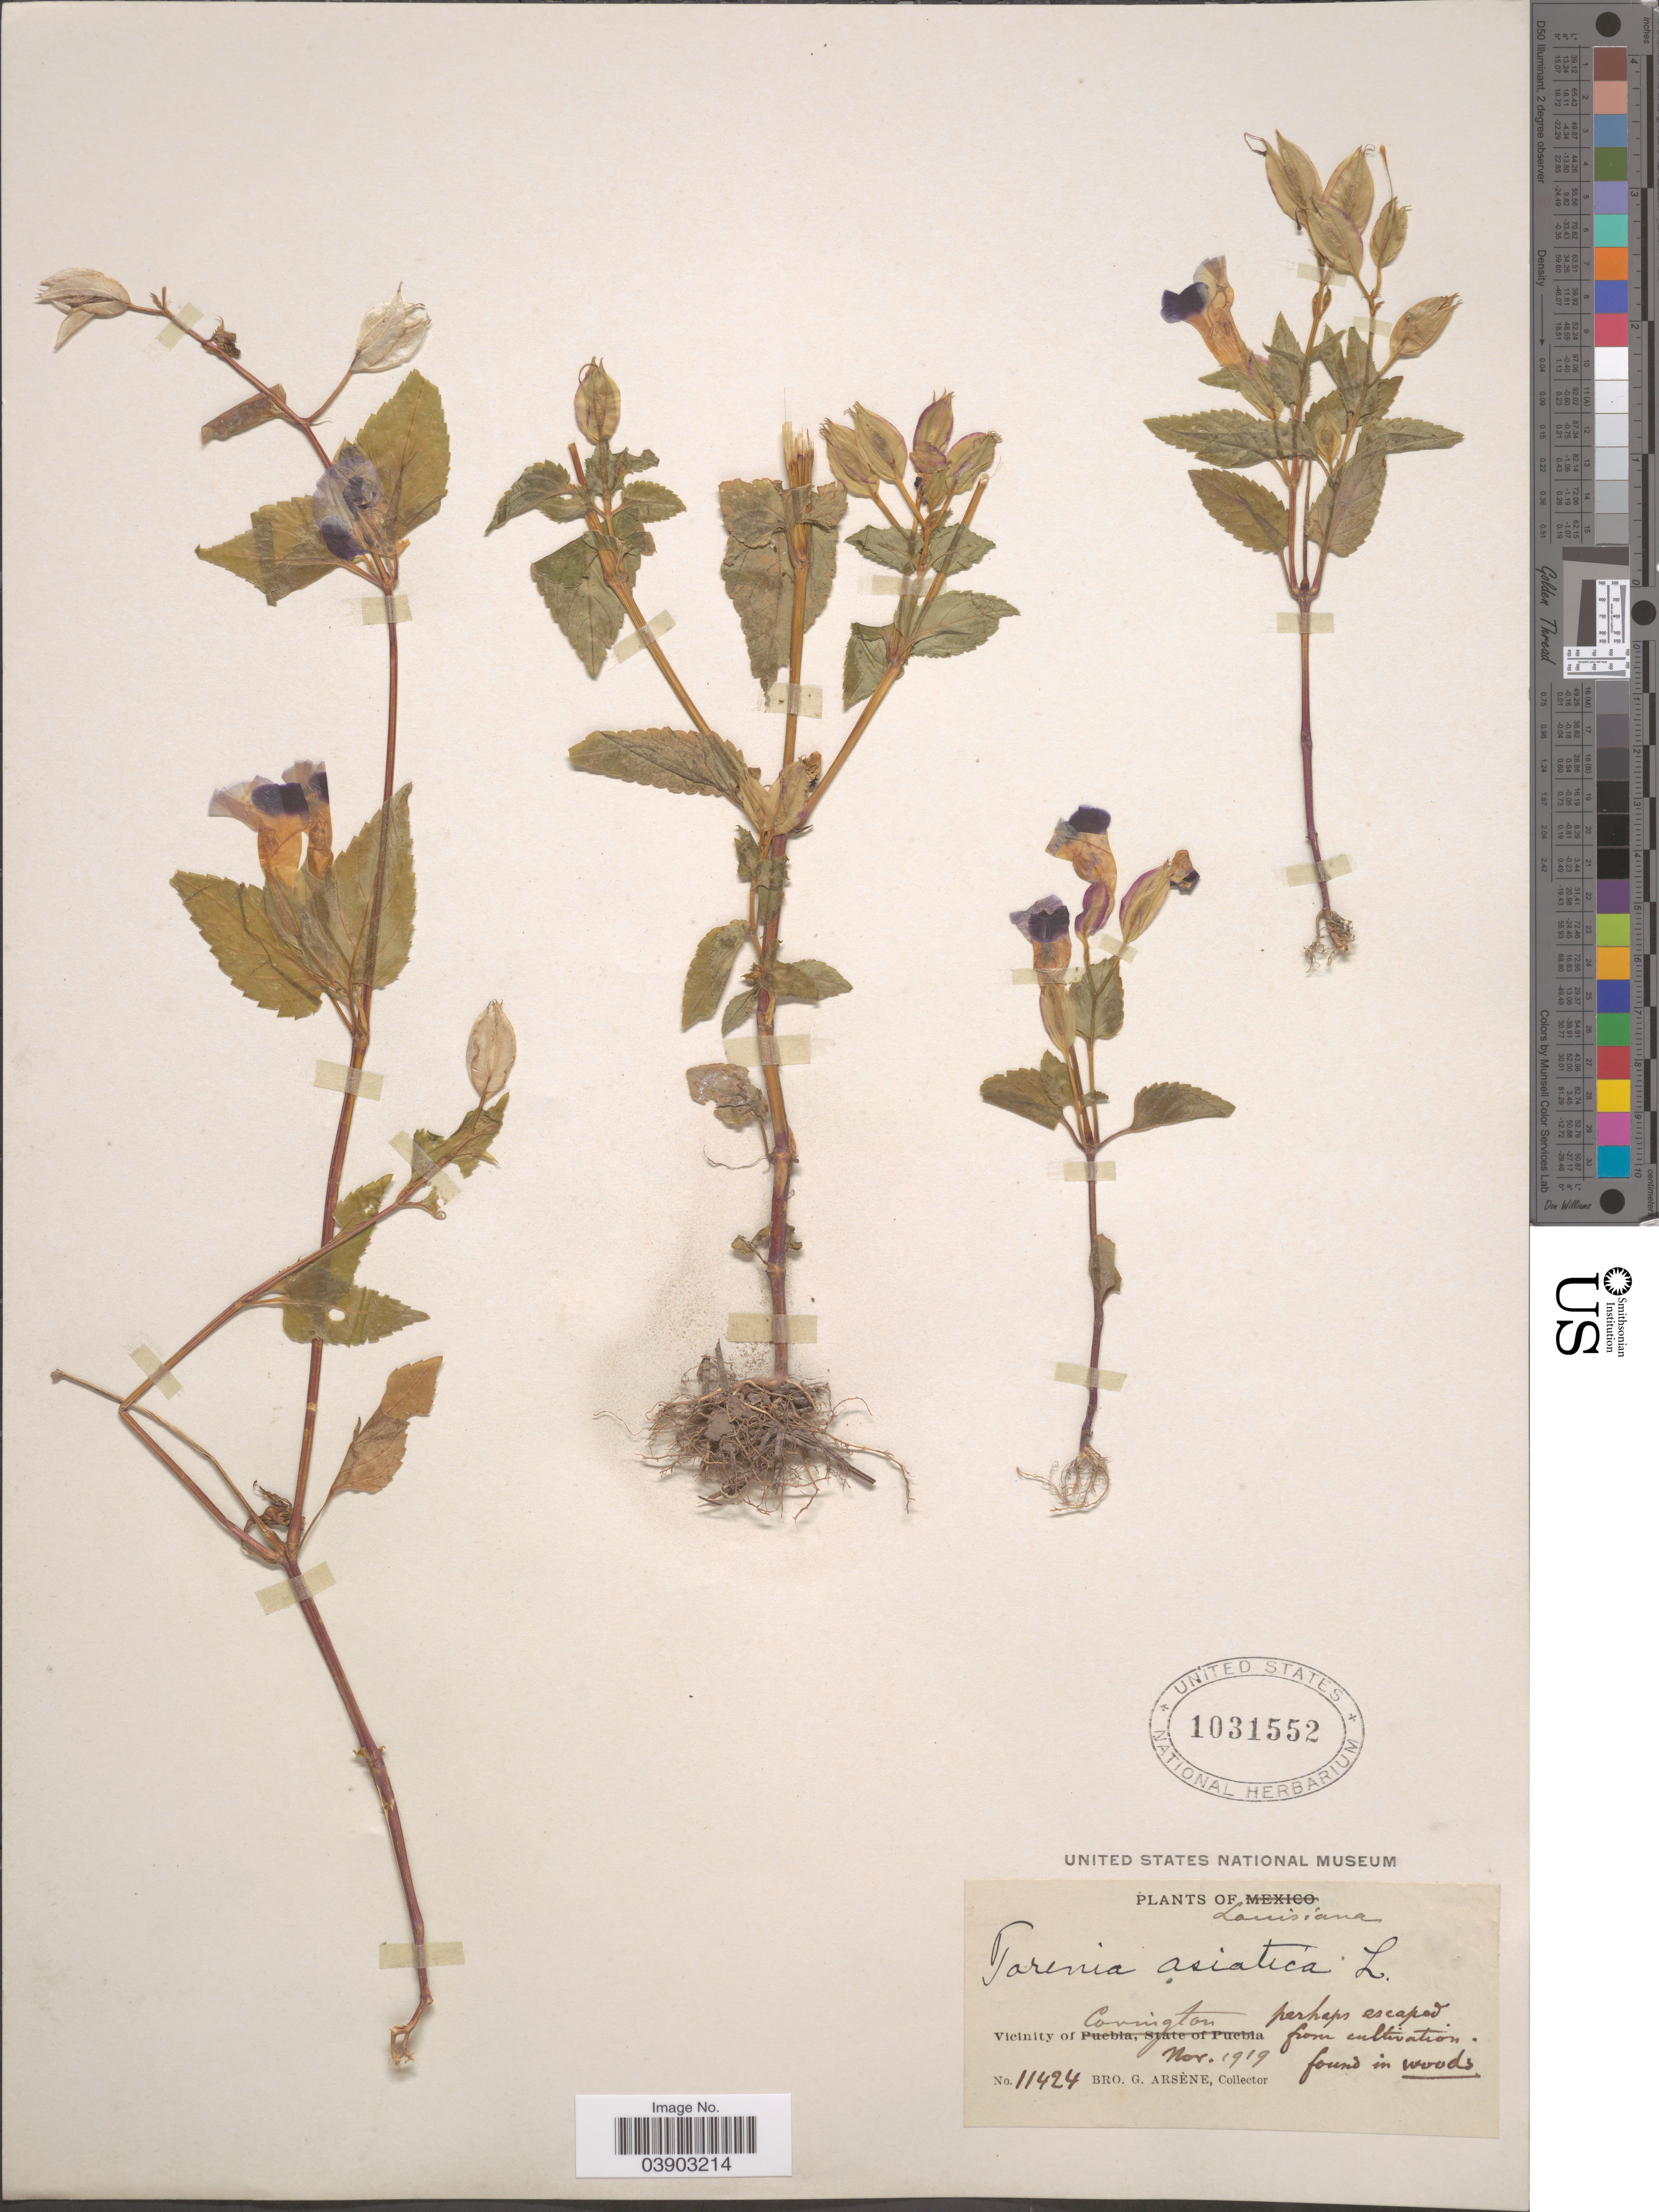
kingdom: Plantae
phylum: Tracheophyta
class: Magnoliopsida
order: Lamiales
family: Linderniaceae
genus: Torenia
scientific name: Torenia asiatica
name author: L.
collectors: Bro. G. Arsène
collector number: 11424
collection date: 1919-11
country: United States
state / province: Louisiana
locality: Vicinity of Covington.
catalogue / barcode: US 1031552